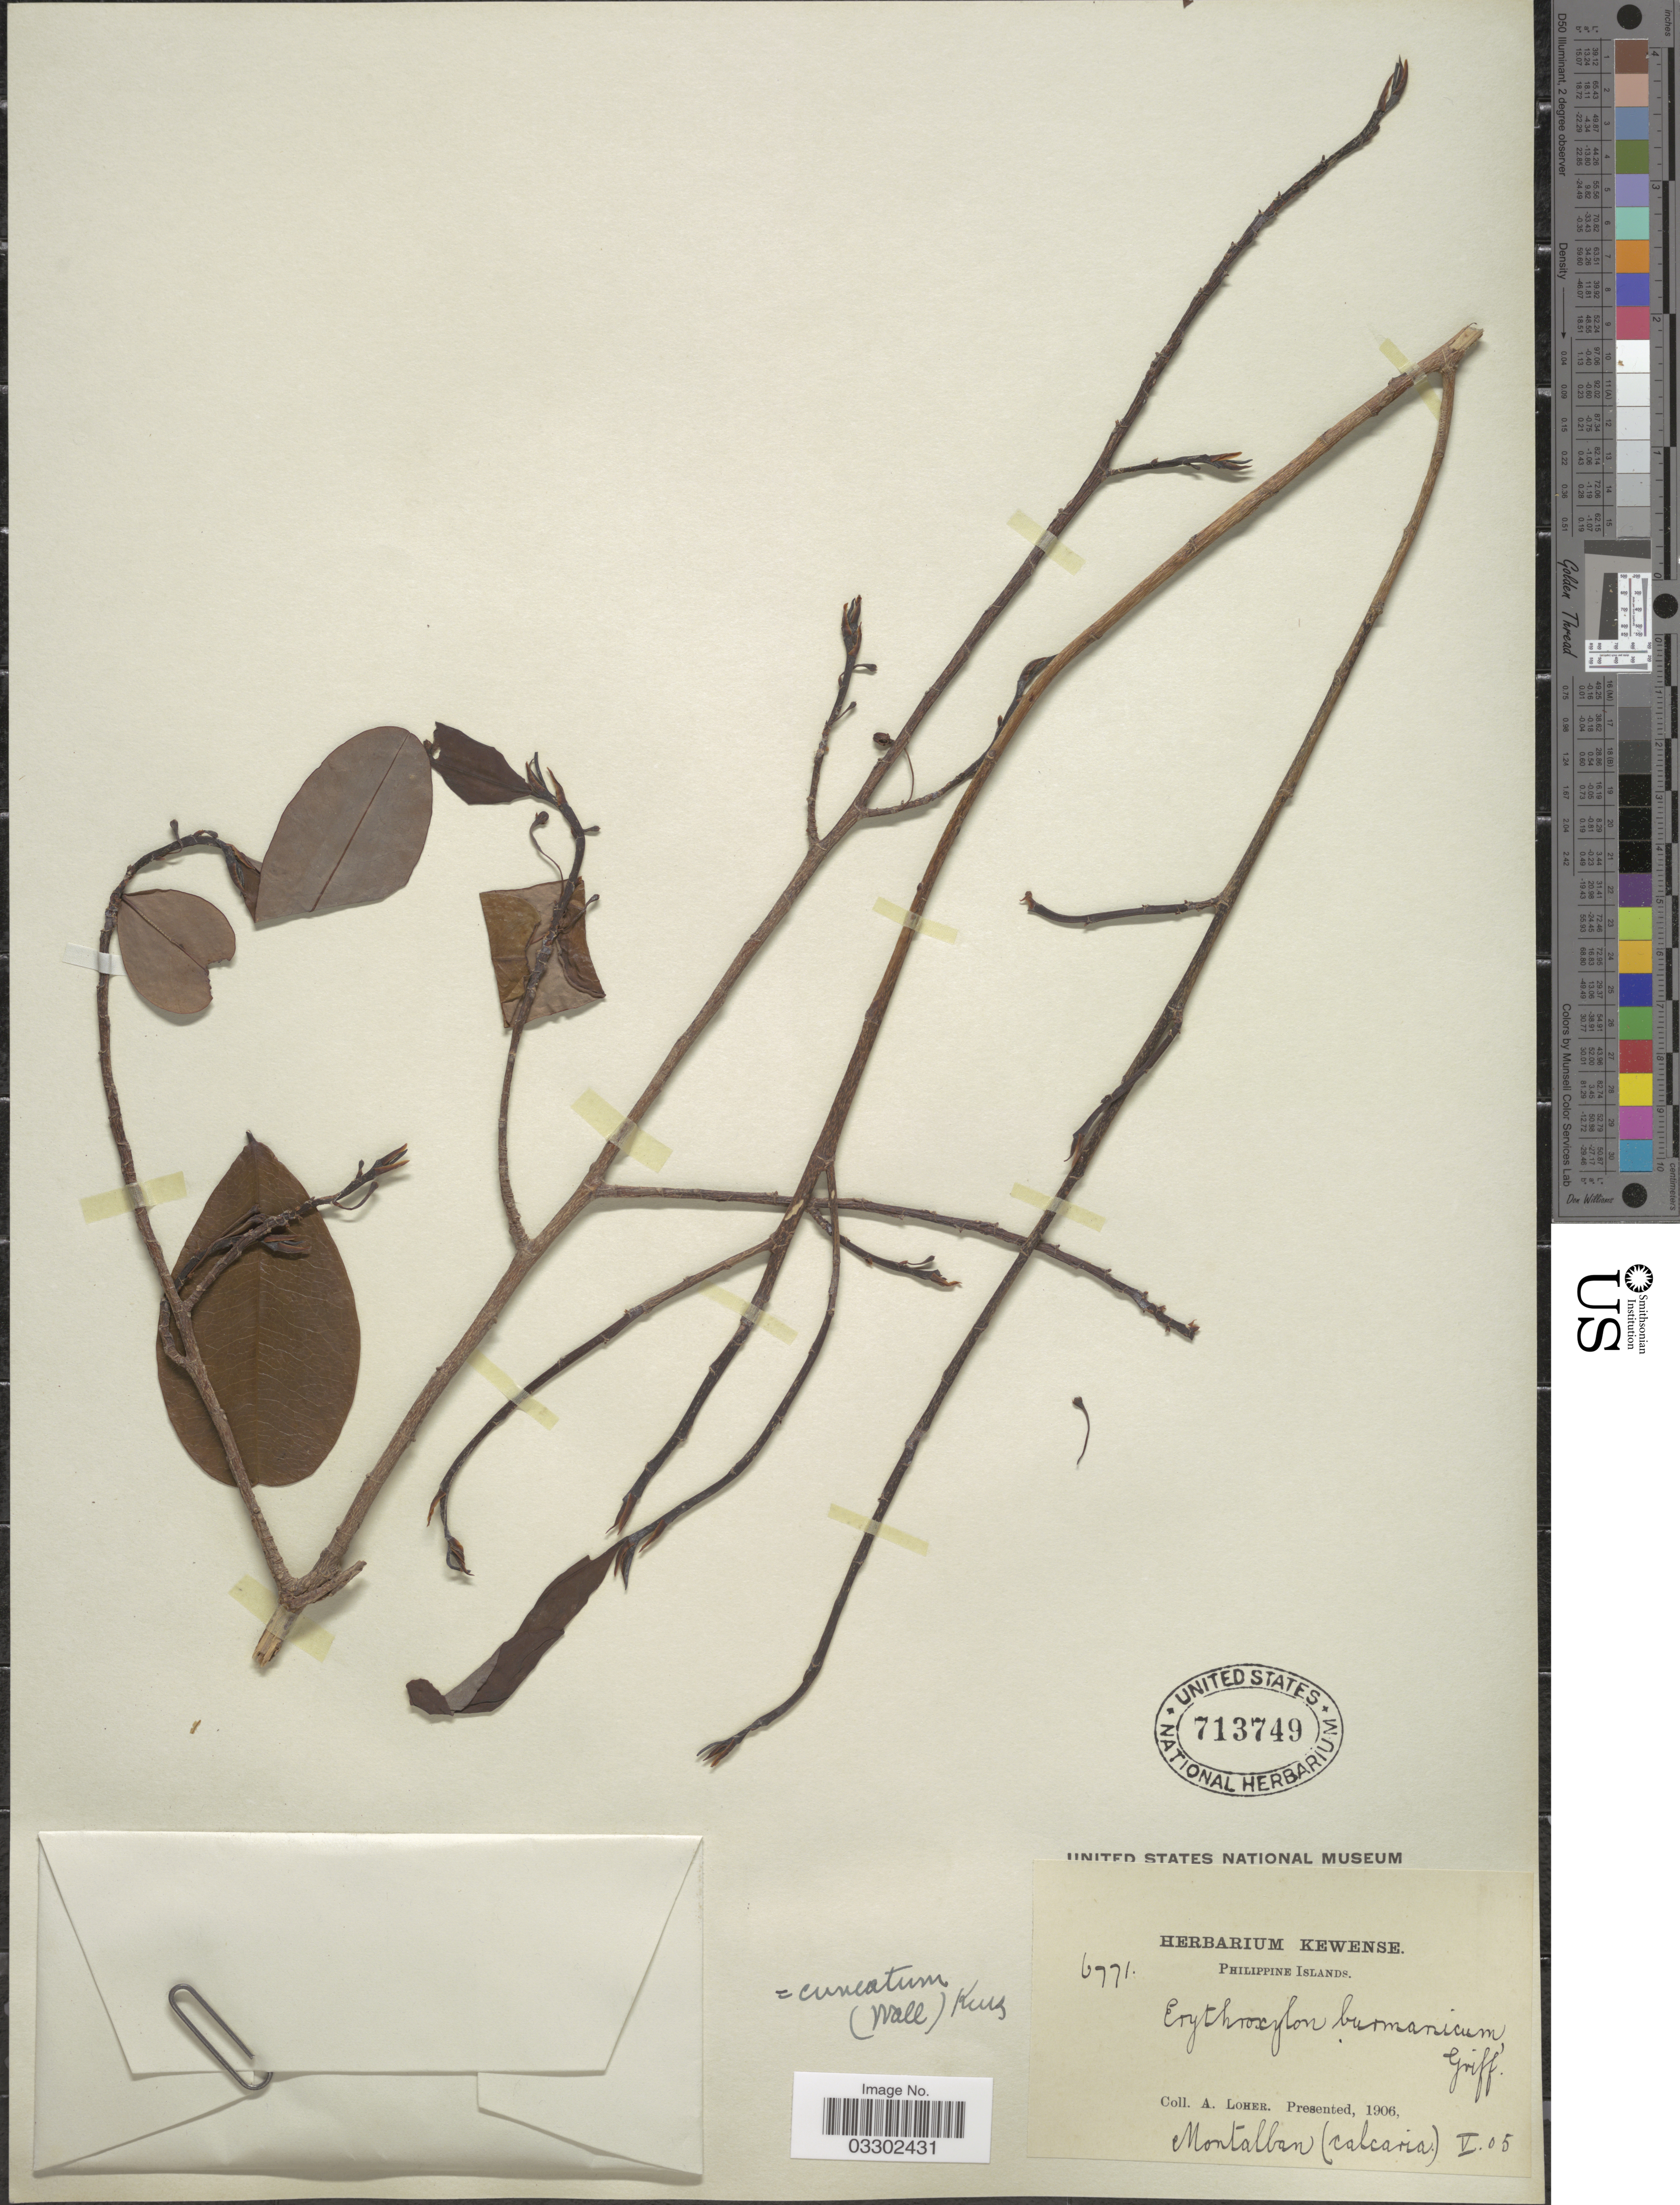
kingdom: Plantae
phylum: Tracheophyta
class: Magnoliopsida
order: Malpighiales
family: Erythroxylaceae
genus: Erythroxylum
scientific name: Erythroxylum cuneatum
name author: (Miq.) Kurz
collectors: A. Loher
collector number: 6771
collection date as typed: Transcribed d/m/y: /5/5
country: Philippines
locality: Montalban (calcaria).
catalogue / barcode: US 713749